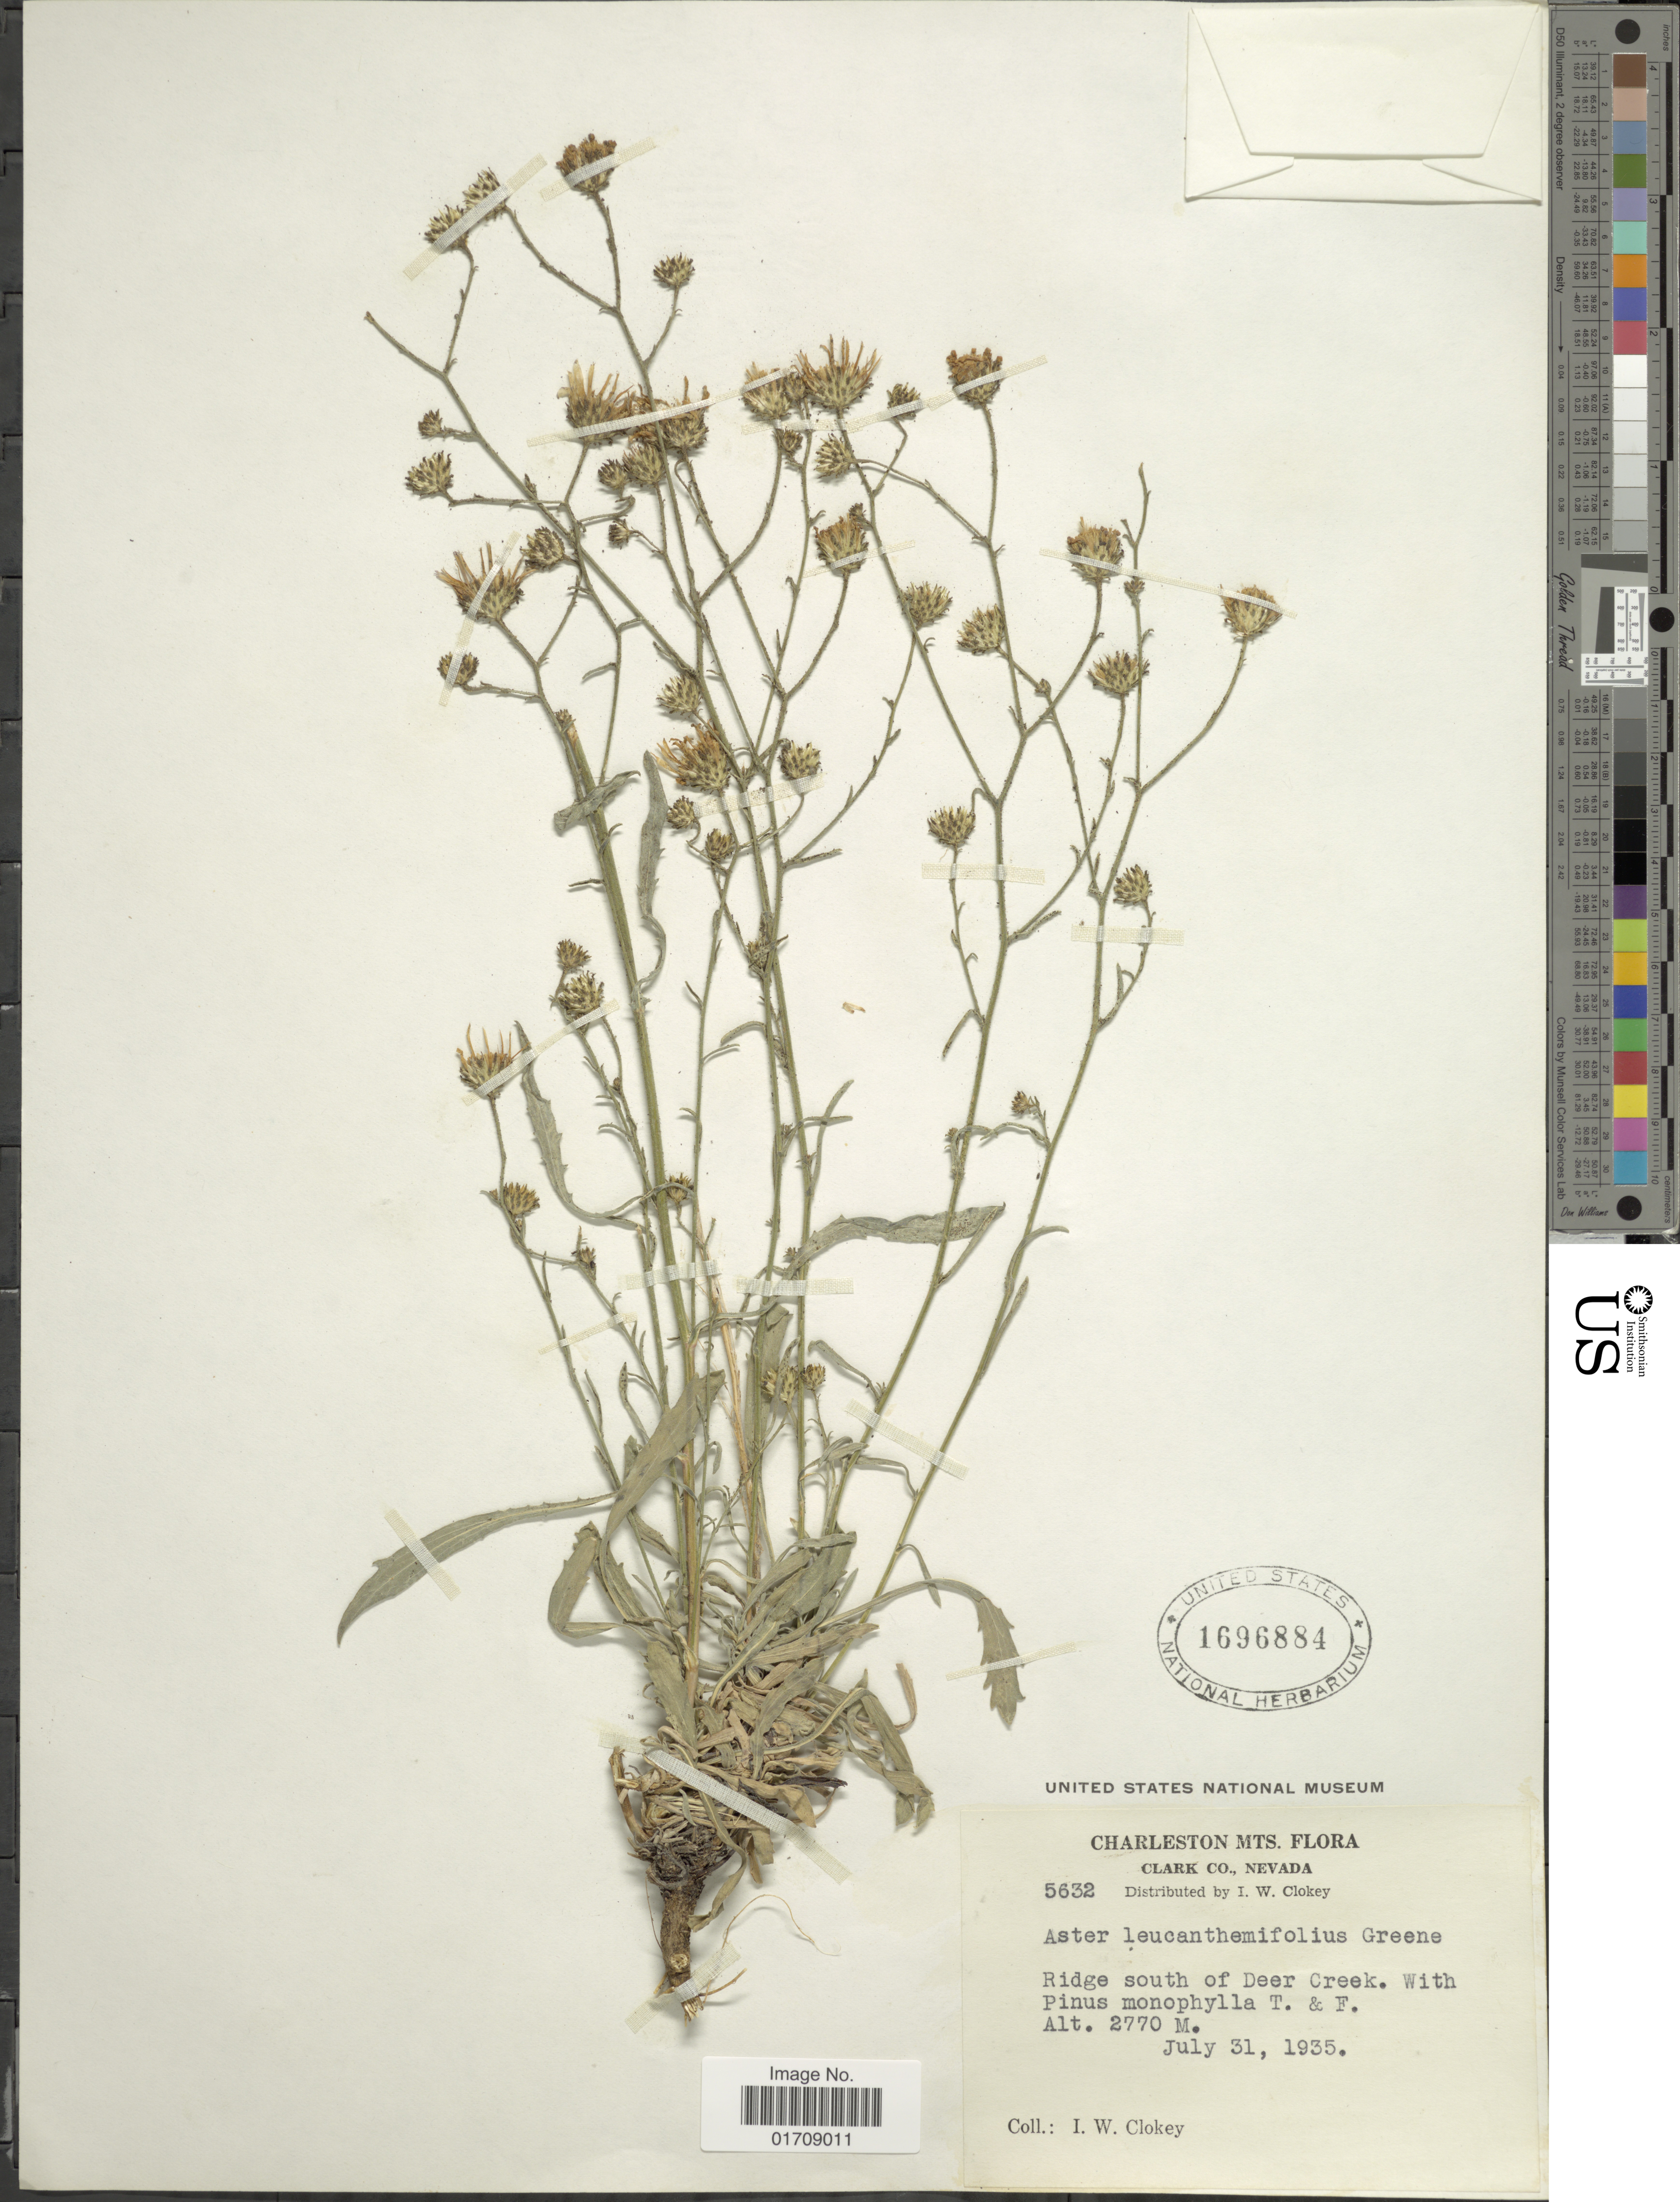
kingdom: Plantae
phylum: Tracheophyta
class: Magnoliopsida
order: Asterales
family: Asteraceae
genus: Machaeranthera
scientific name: Machaeranthera leucanthemifolia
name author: (Greene) Greene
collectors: I. W. Clokey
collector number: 5632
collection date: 1935-07-31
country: United States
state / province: Nevada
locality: Charleston Mts., Clark Co., Ridge south of Deer Creek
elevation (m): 2770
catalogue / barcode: US 1696884